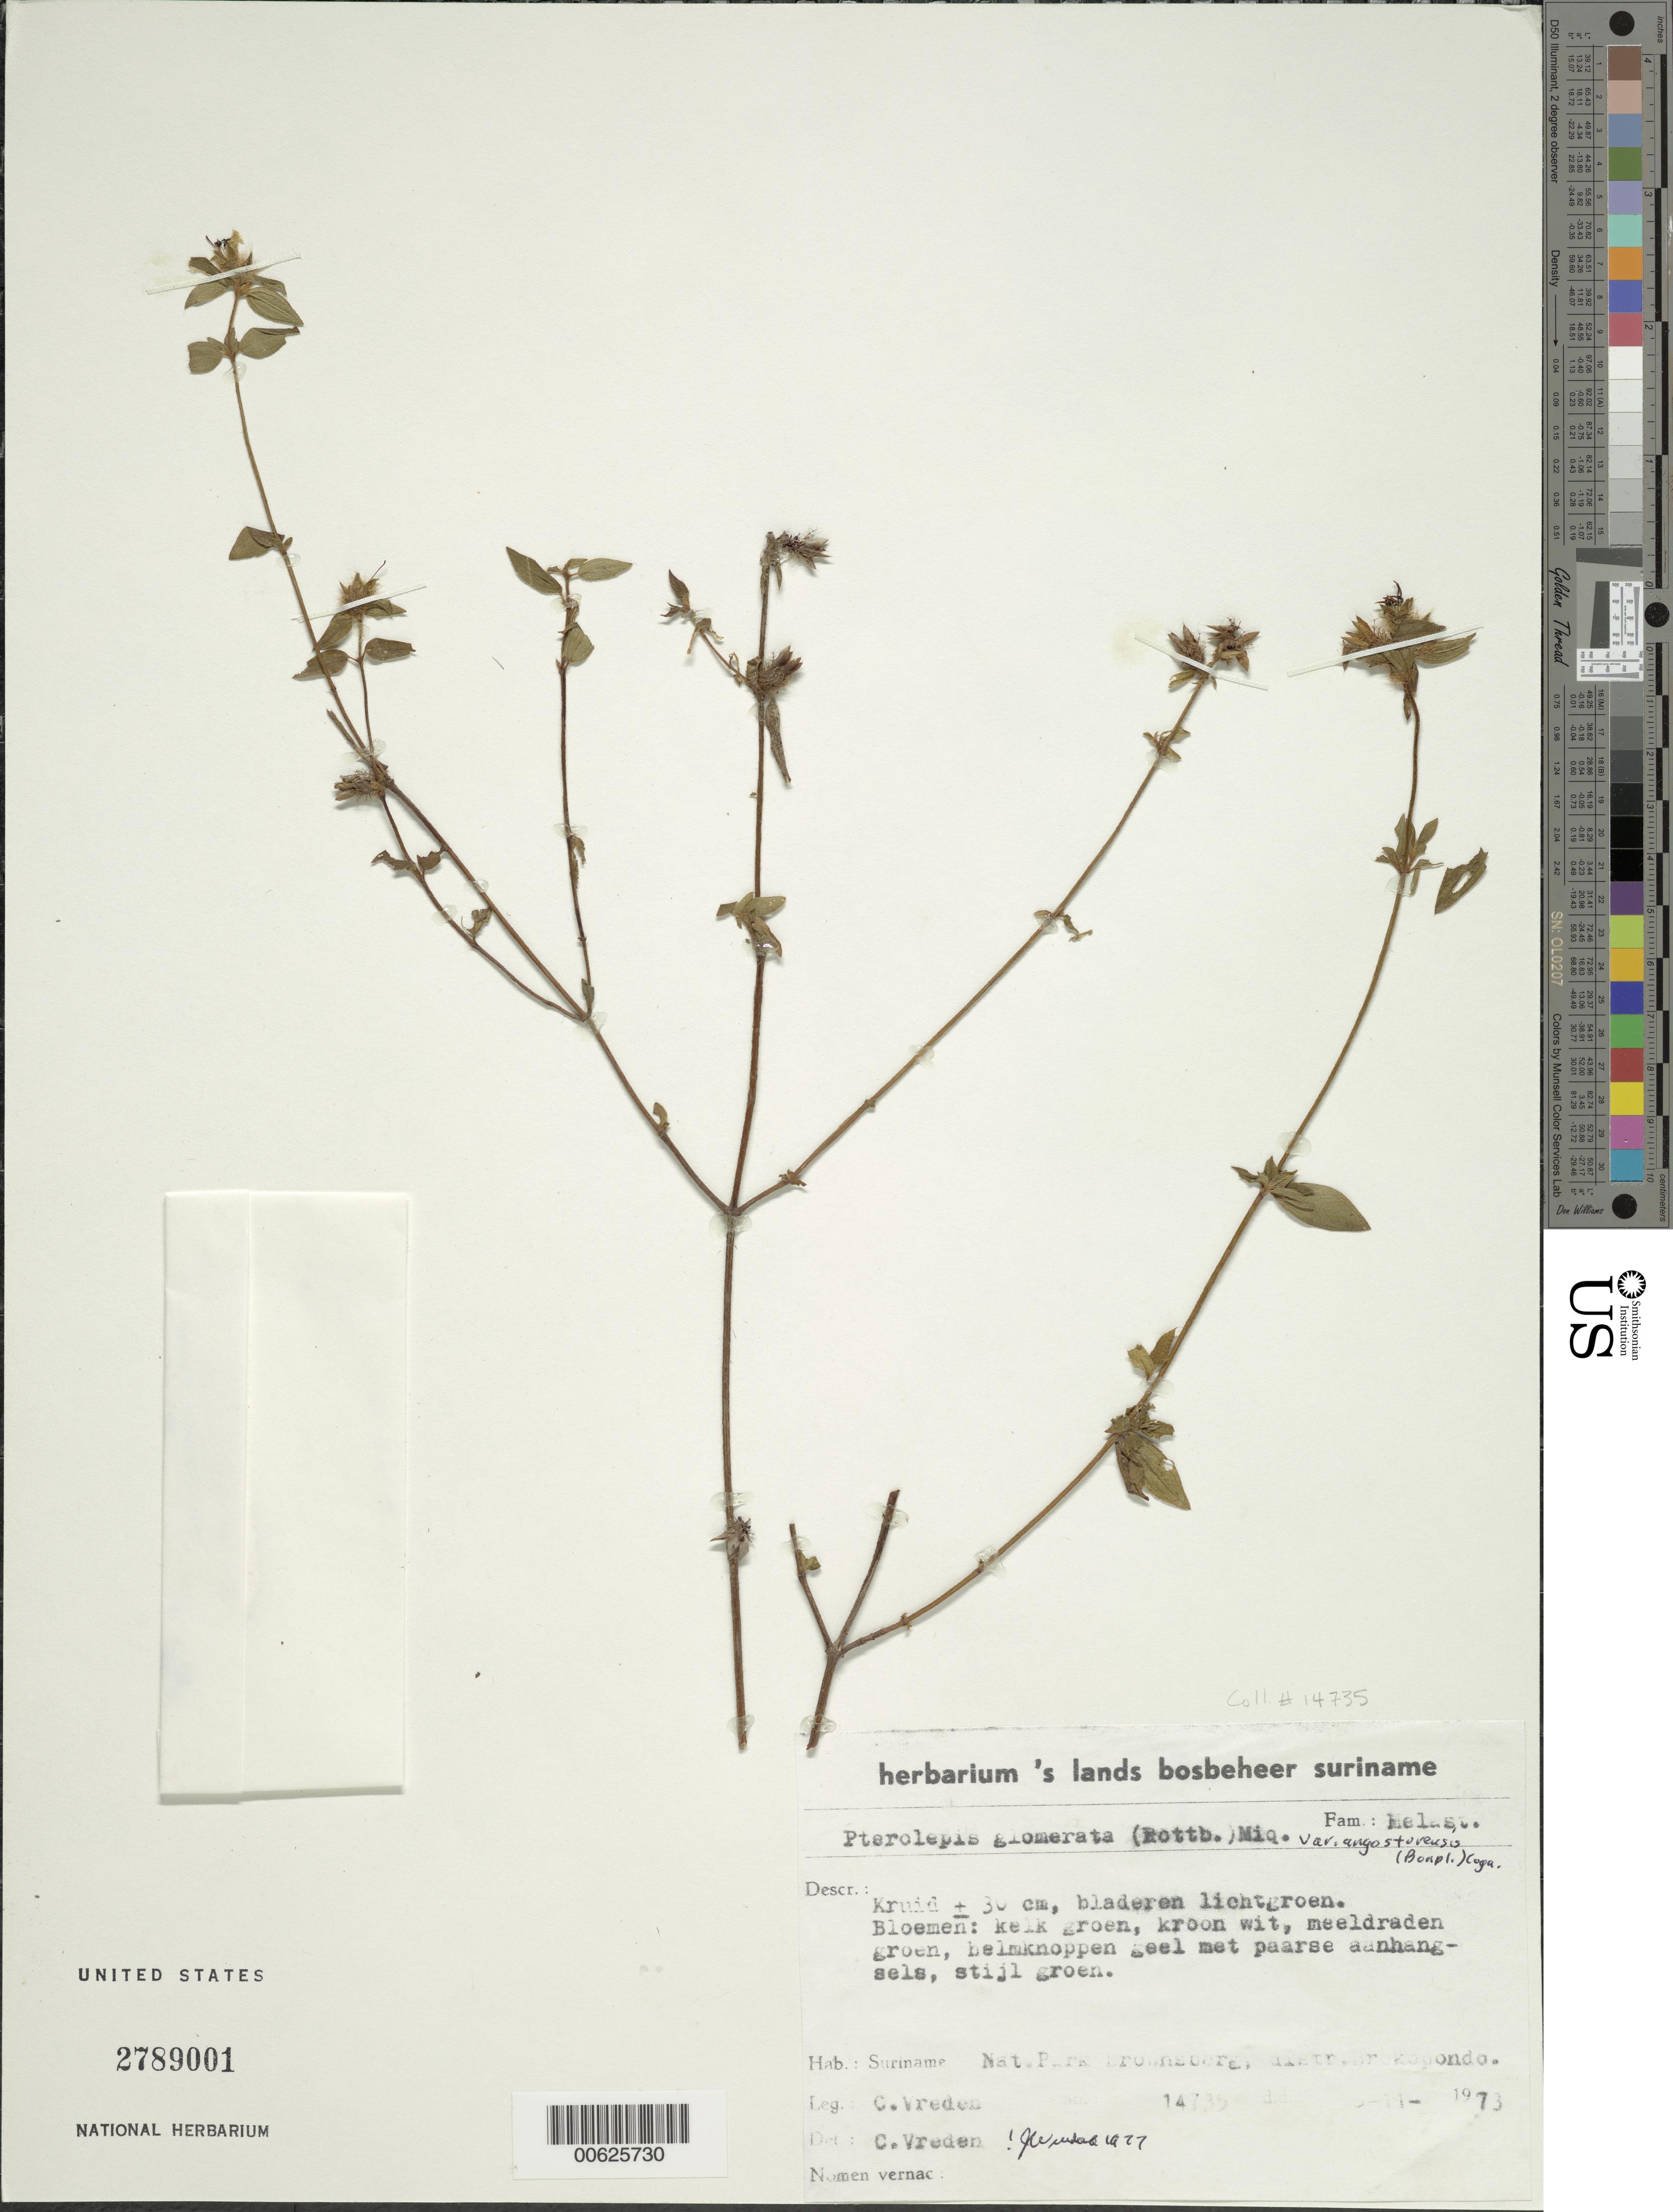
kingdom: Plantae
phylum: Tracheophyta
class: Magnoliopsida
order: Myrtales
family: Melastomataceae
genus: Pterolepis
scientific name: Pterolepis glomerata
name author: (Rottb.) Miq.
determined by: Wurdack, John J., (US), US (UNITED STATES)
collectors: C. Vreden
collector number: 14735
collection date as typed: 8-Nov-73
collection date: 1973-11-08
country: Suriname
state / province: Brokopondo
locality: Brownsberg Nature Reserve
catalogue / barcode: US 2789001